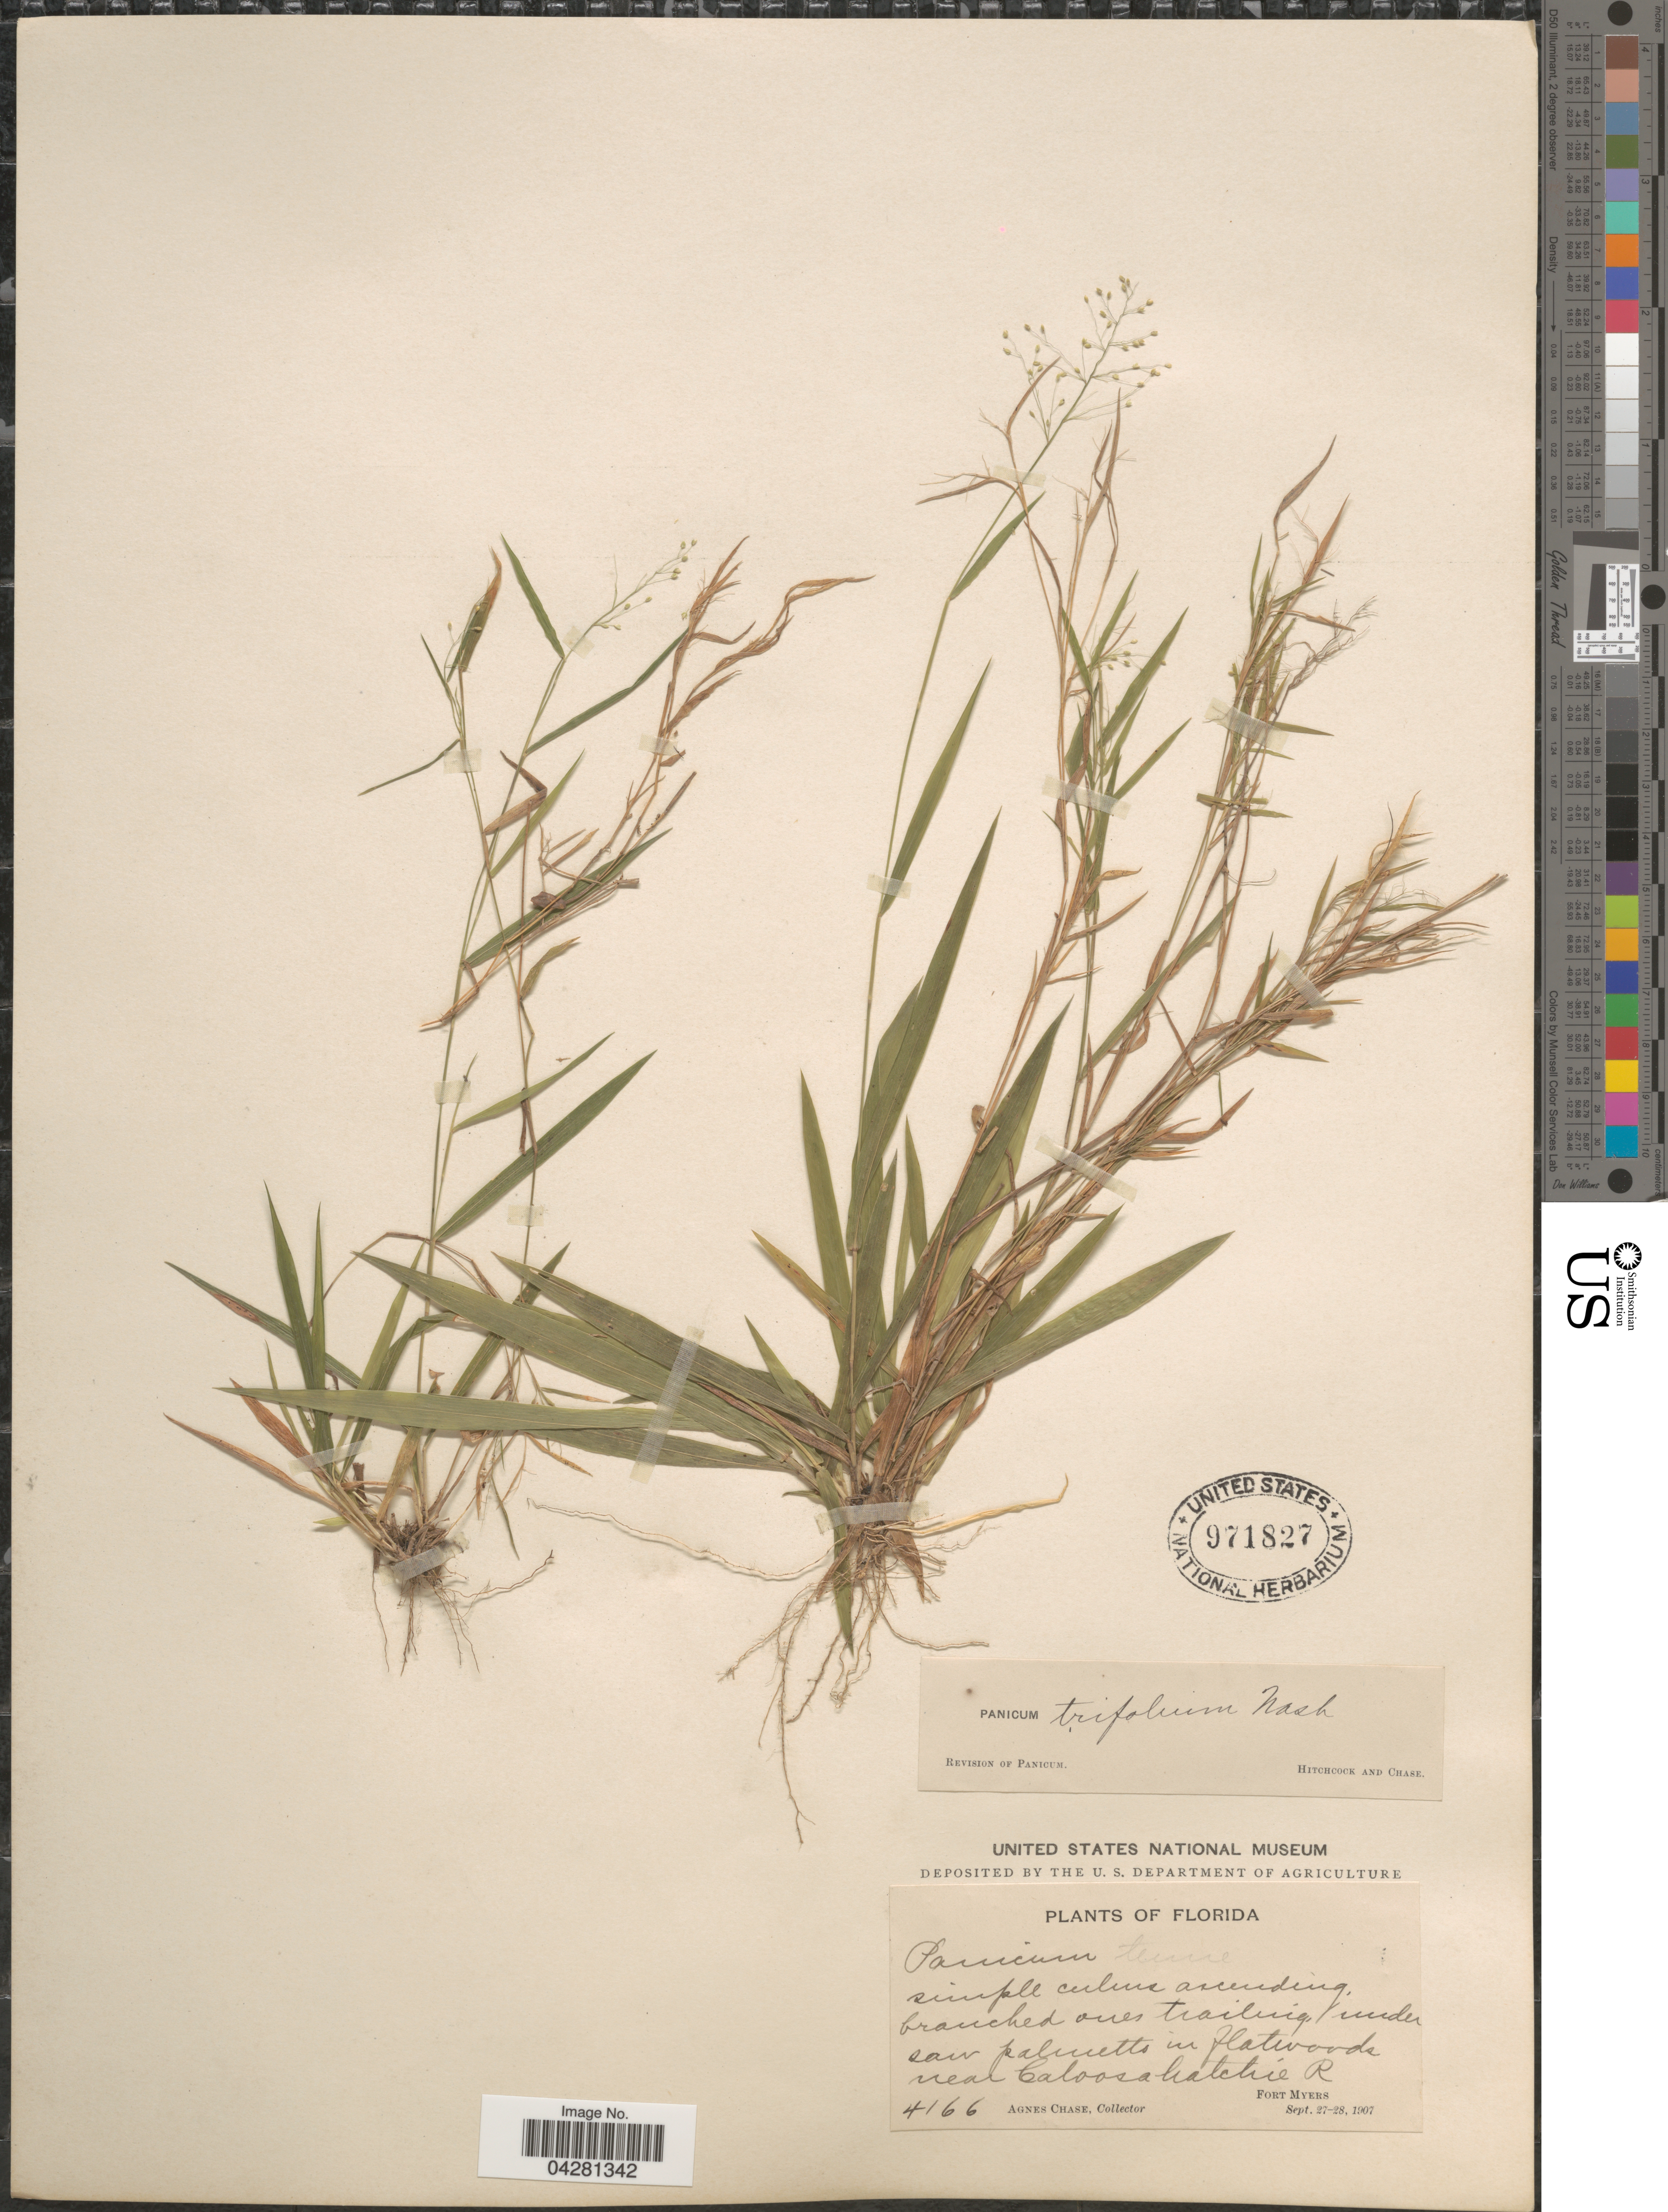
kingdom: Plantae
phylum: Tracheophyta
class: Liliopsida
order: Poales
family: Poaceae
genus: Dichanthelium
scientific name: Dichanthelium dichotomum var. unciphyllum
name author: (Trin.) Davidse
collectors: A. Chase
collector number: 4166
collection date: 1907-09-27/1907-09-28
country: United States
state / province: Florida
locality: Near Caloosahatchie R. Fort Myers.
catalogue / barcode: US 971827